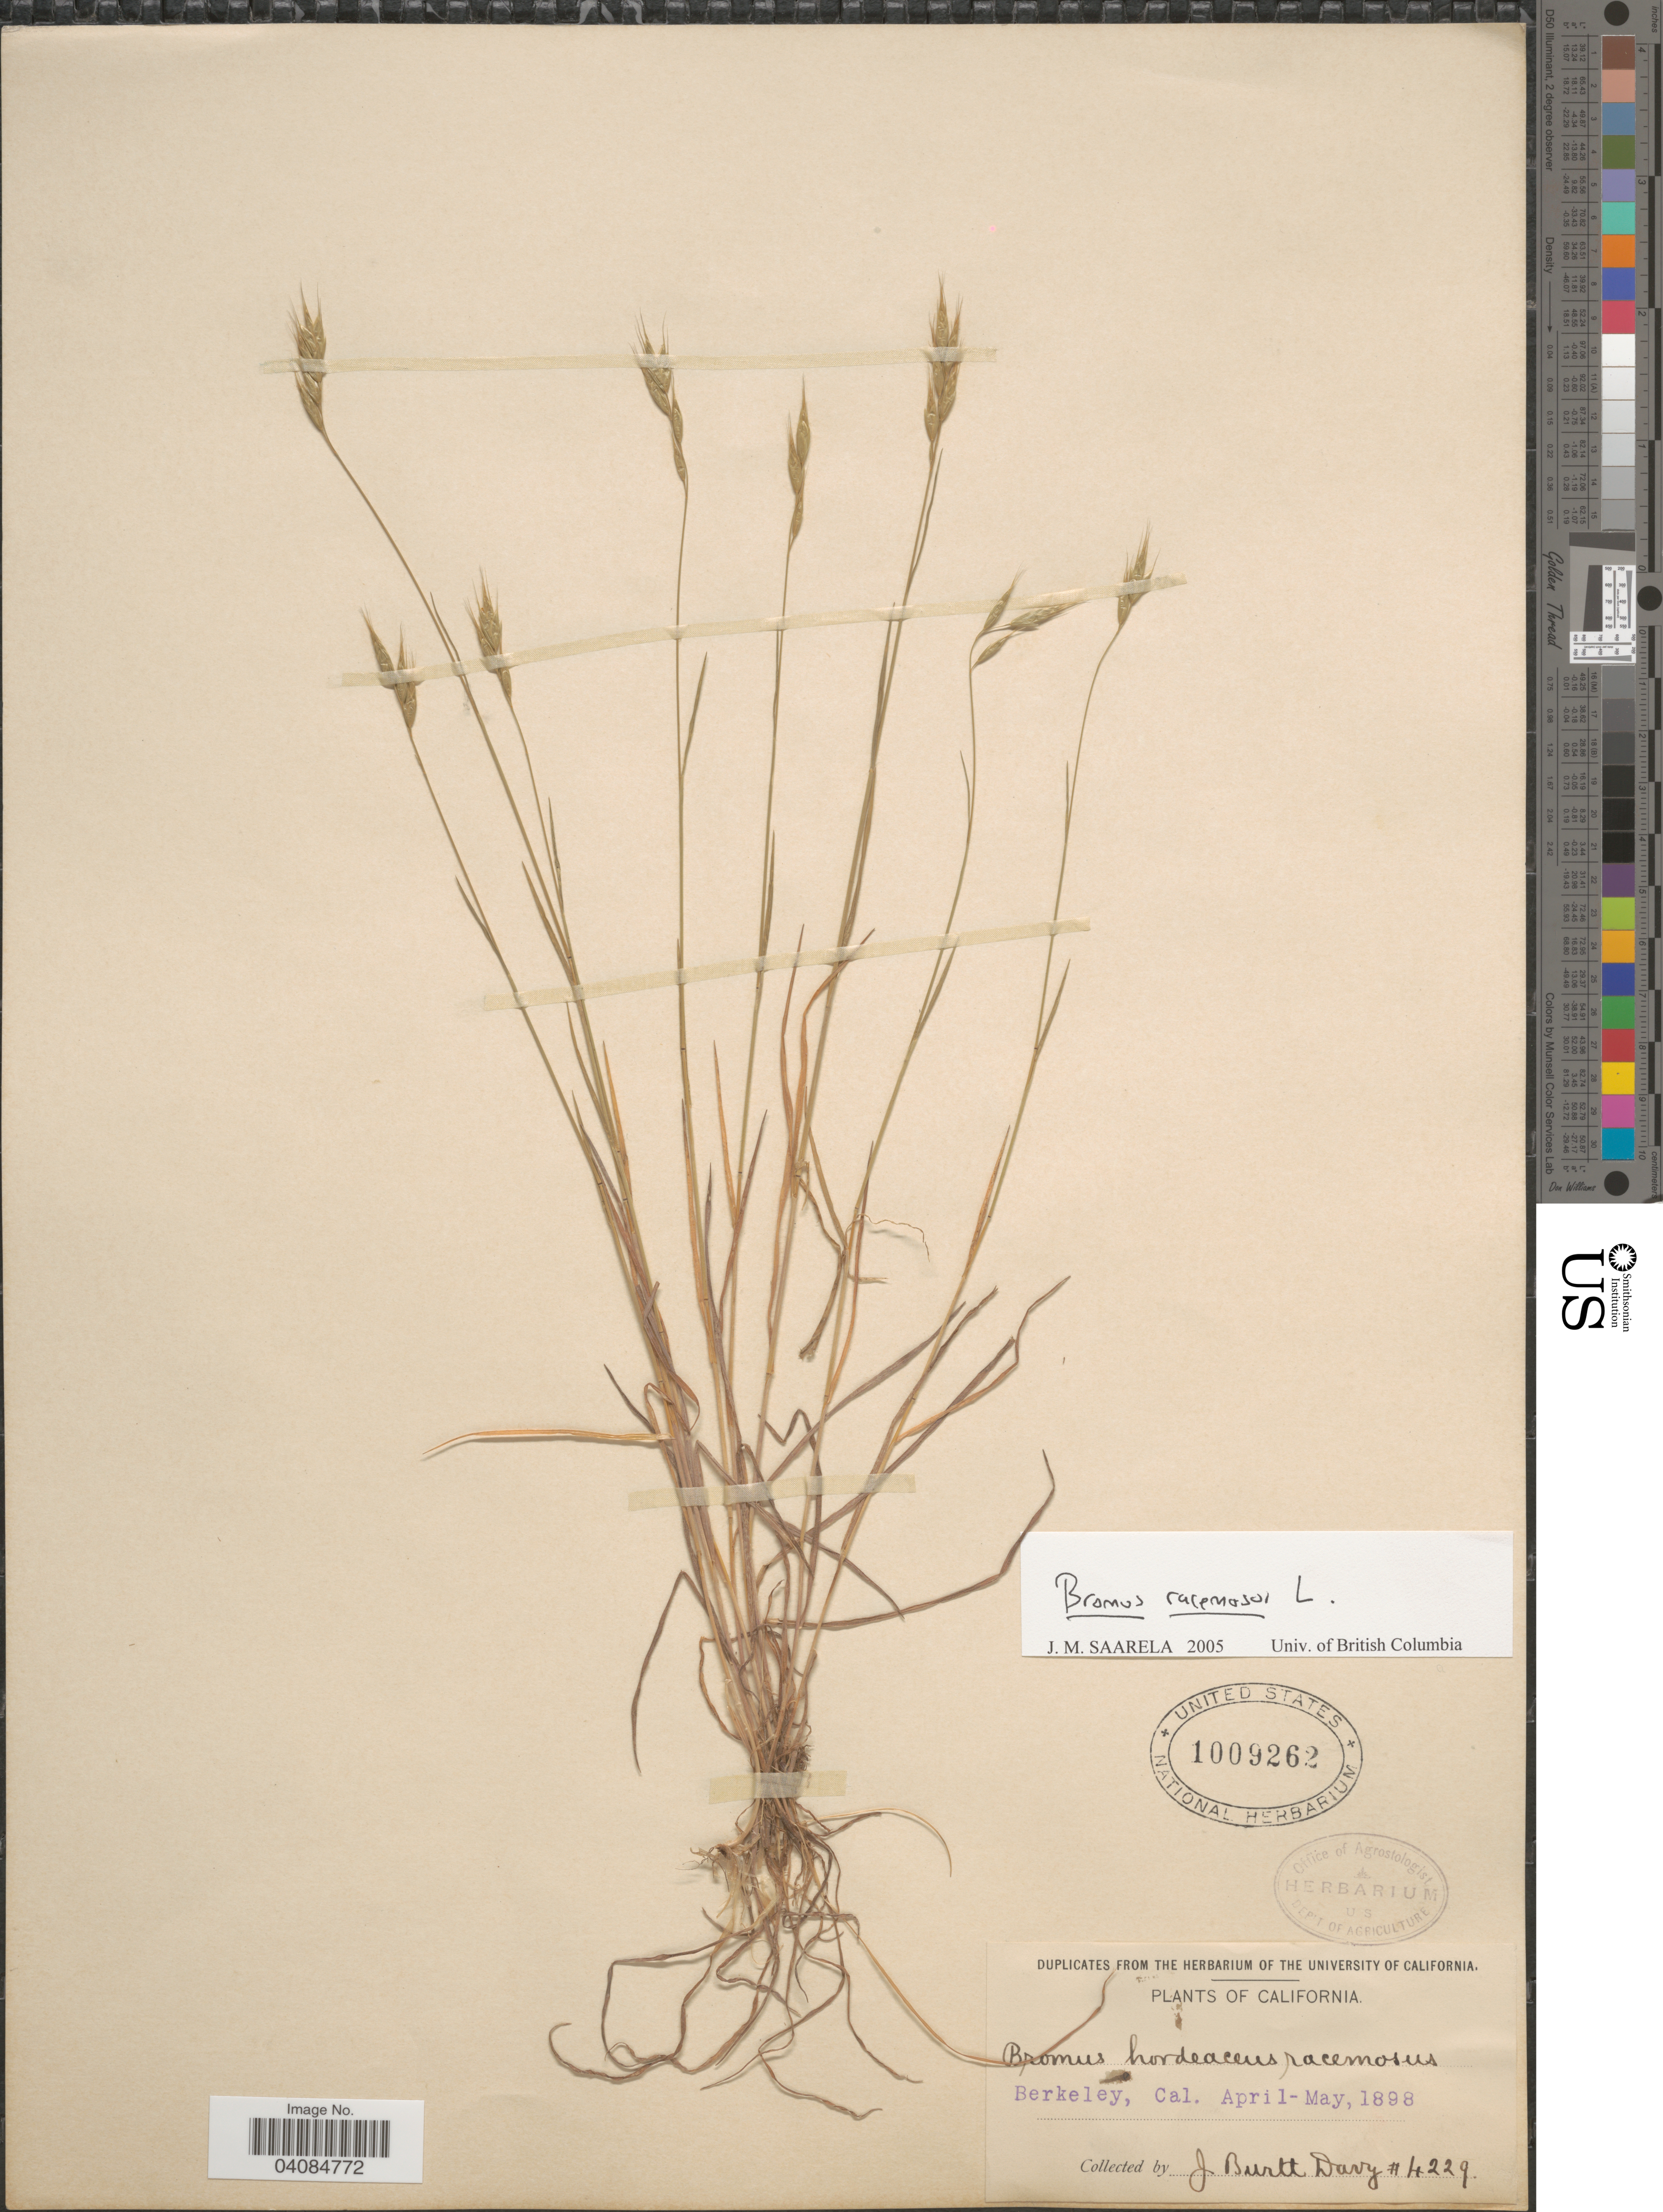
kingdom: Plantae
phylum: Tracheophyta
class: Liliopsida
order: Poales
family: Poaceae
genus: Bromus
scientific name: Bromus racemosus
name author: L.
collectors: J. Burtt Davy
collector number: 4229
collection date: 1898-04/1898-05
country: United States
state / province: California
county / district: Alameda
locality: Berkeley.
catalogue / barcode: US 1009262